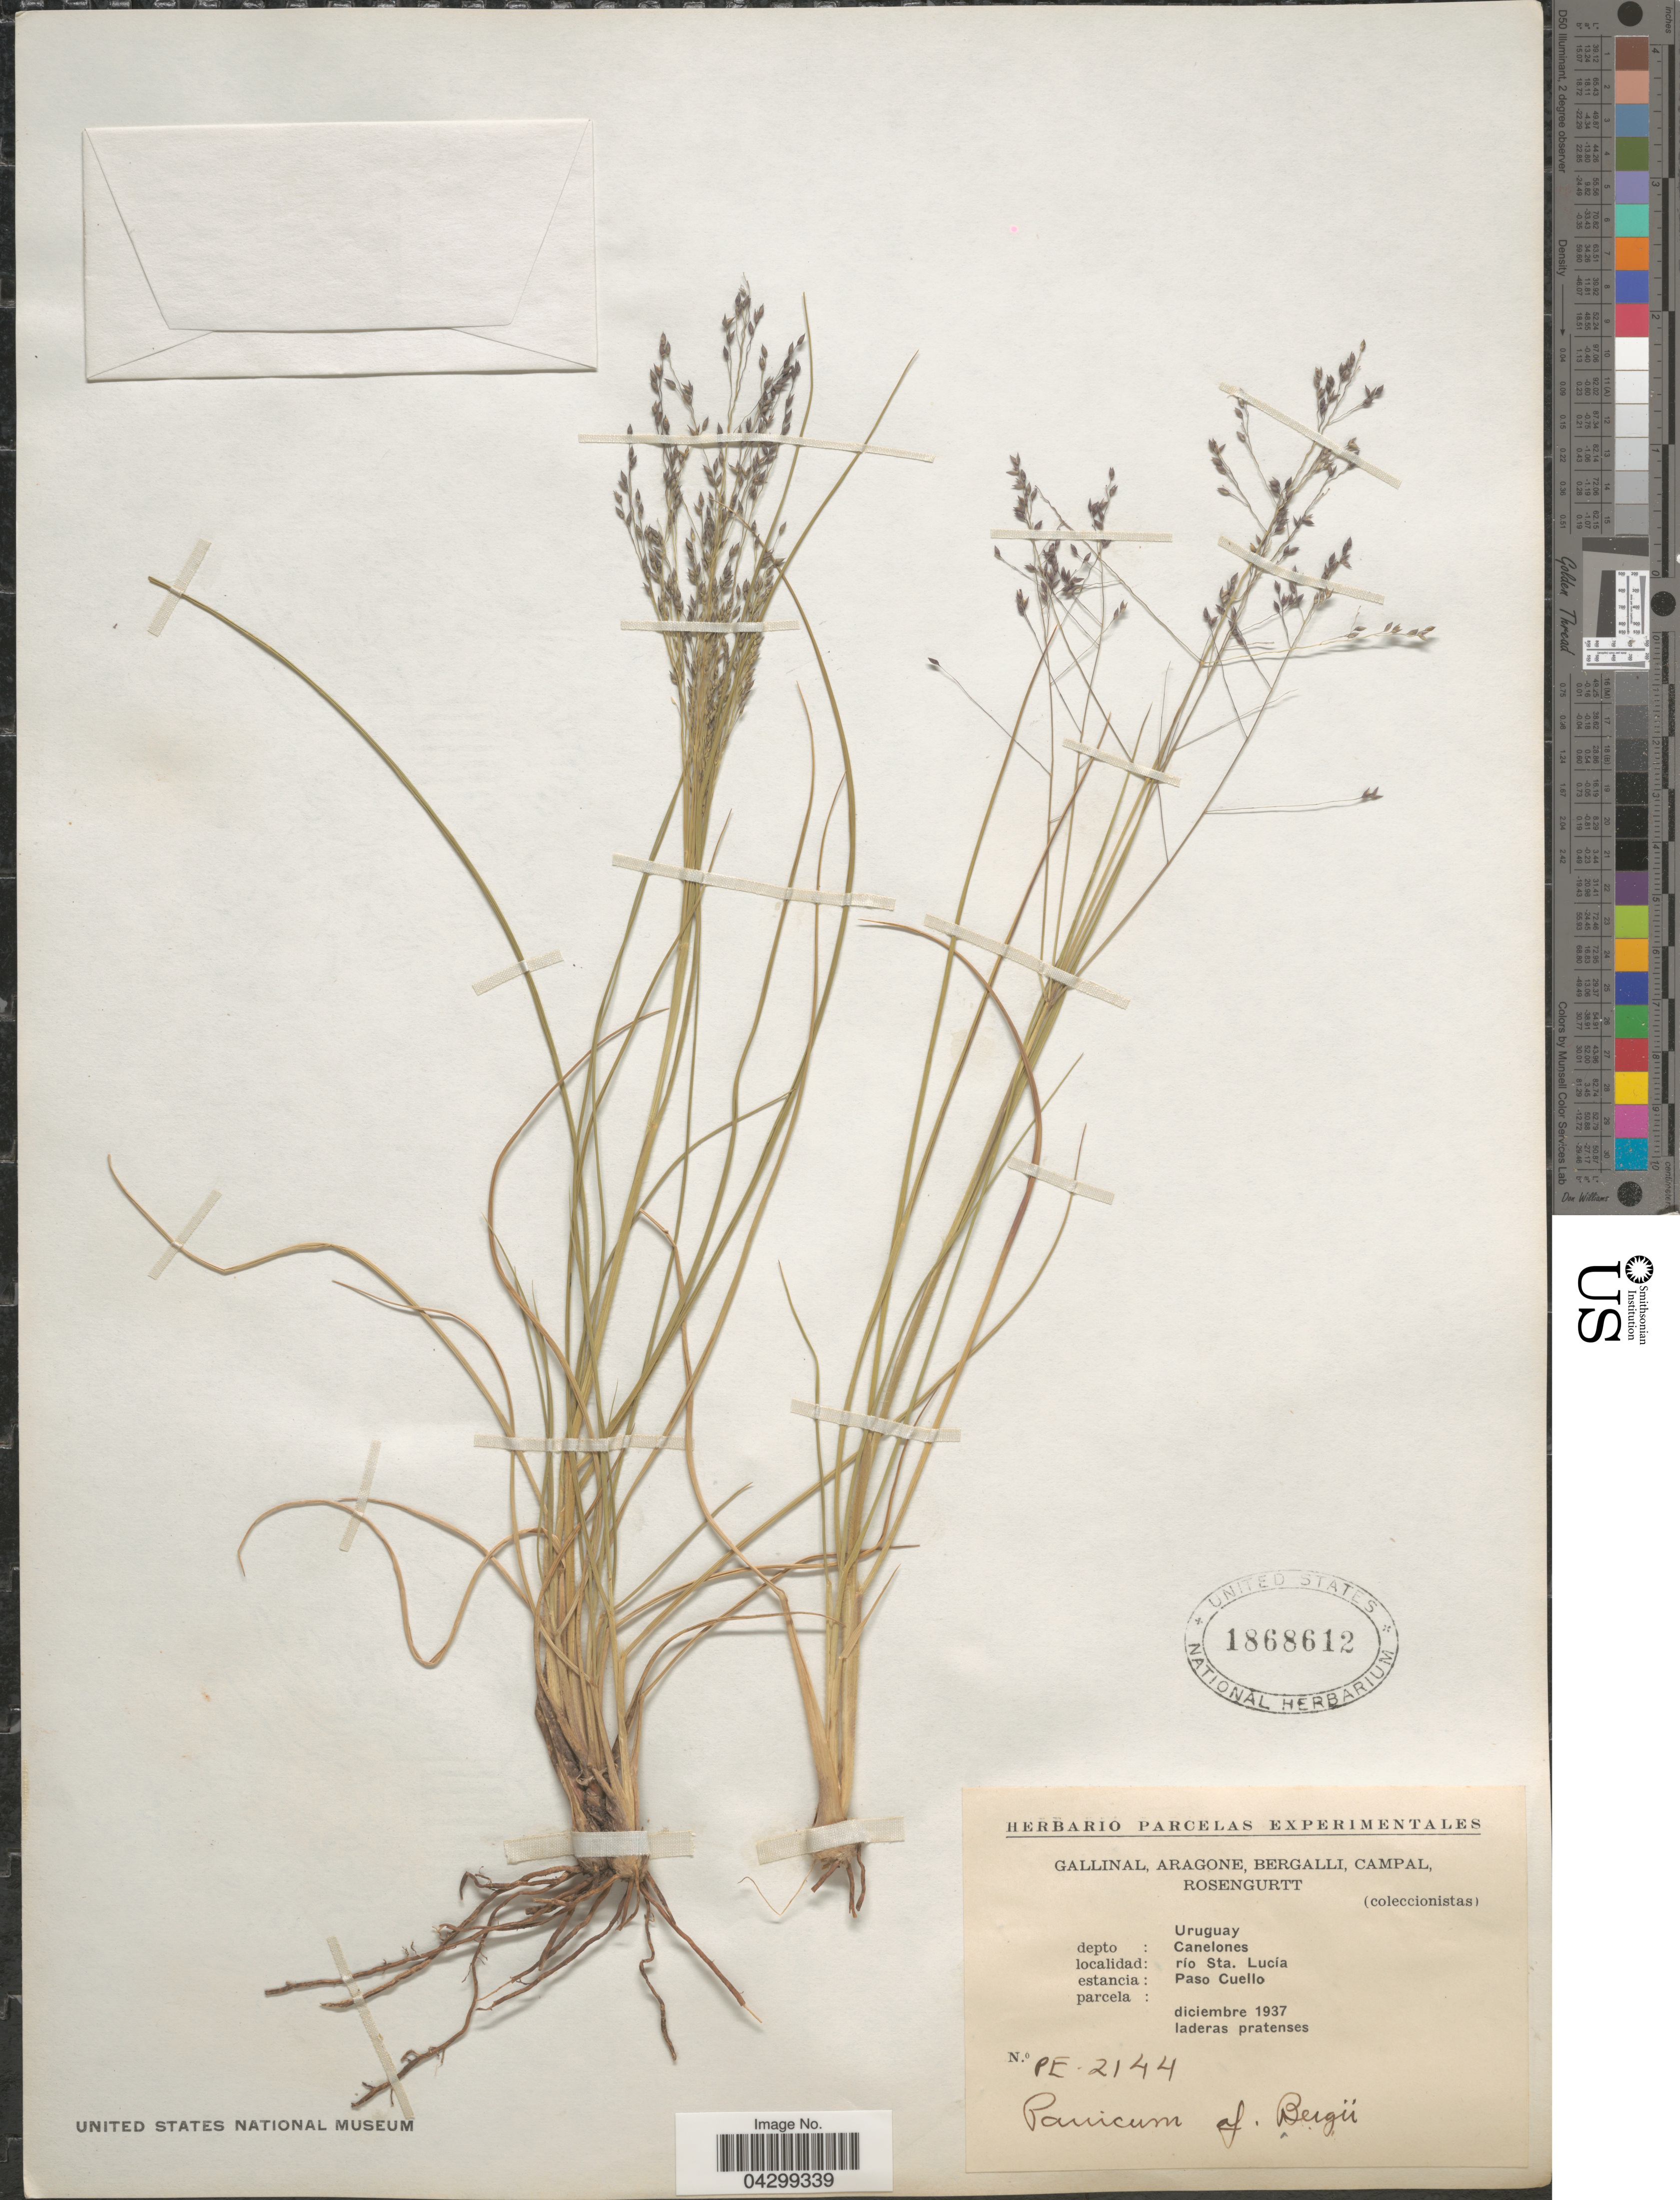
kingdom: Plantae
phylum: Tracheophyta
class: Liliopsida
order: Poales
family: Poaceae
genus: Panicum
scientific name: Panicum bergii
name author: Arechav.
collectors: -. Gallinal, -- Aragone, -- Bergalli, -- Campal & Rosengurtt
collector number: PE-2144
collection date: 1937-12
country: Uruguay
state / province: Canelones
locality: Depto: Canelones. Río Sta. Lucía. Estancia: Paso Cuello.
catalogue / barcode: US 1868612